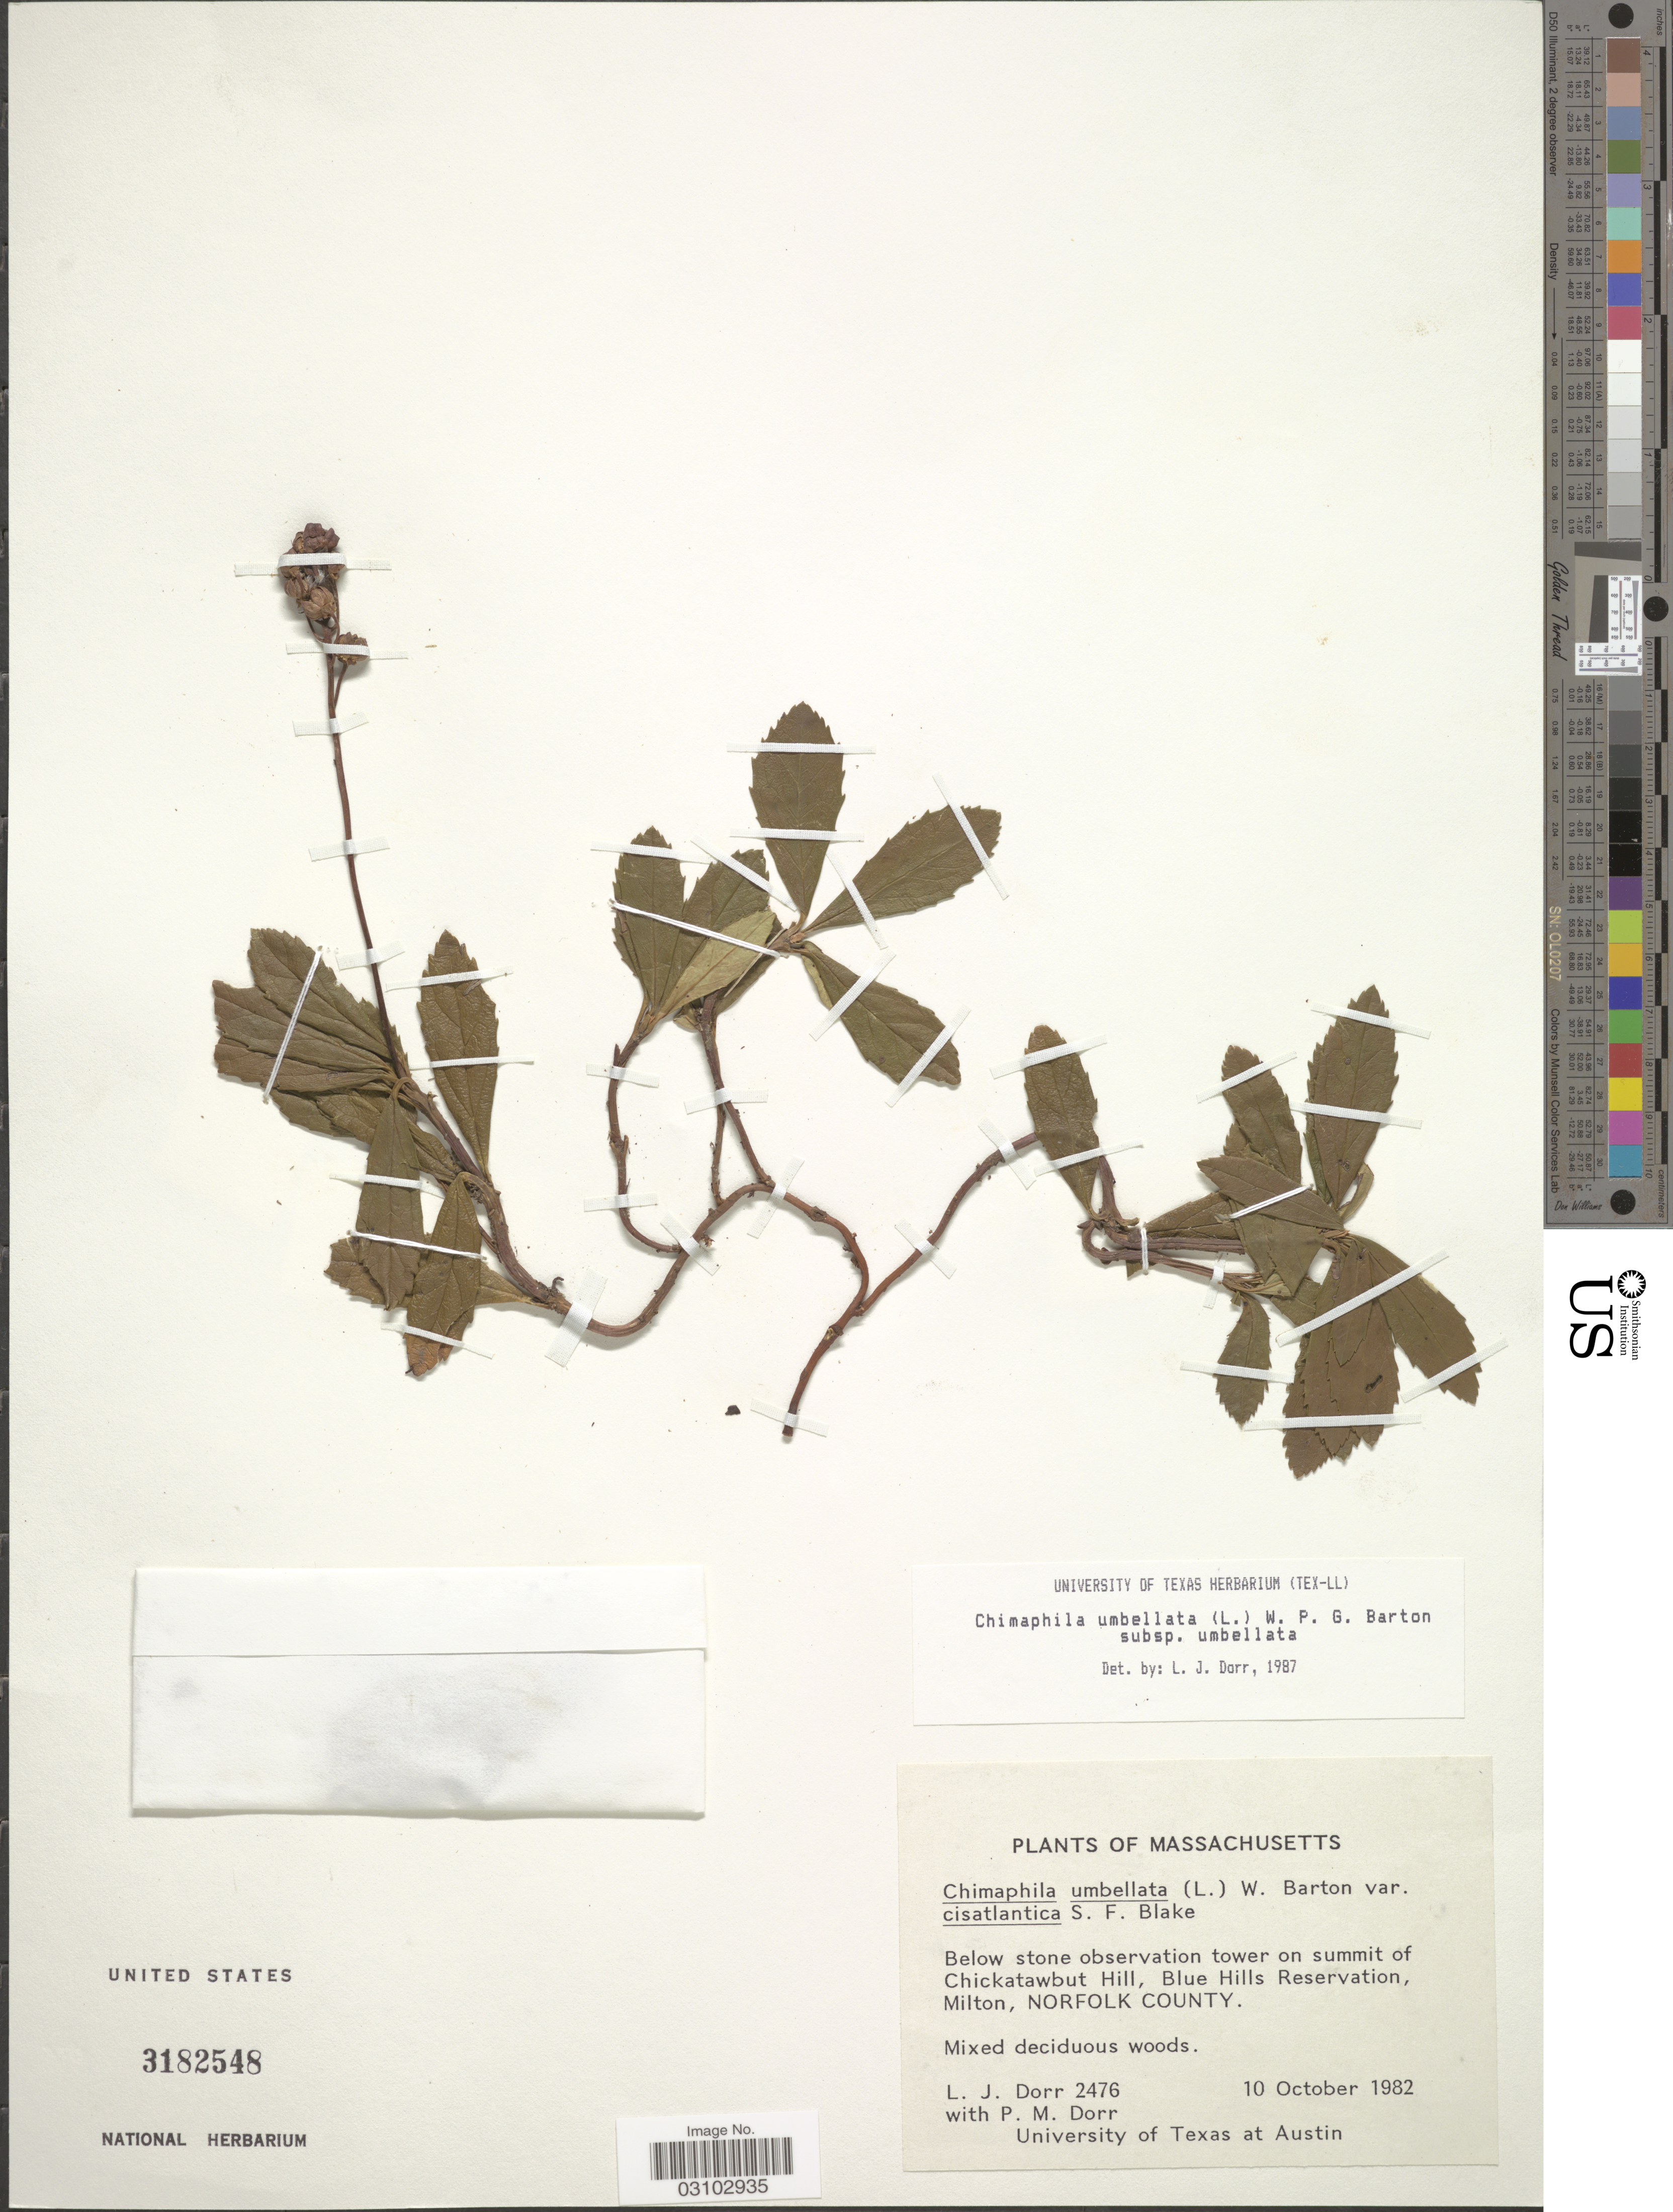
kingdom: Plantae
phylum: Tracheophyta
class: Magnoliopsida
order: Ericales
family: Ericaceae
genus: Chimaphila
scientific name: Chimaphila umbellata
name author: (L.) W.P.C. Barton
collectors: L. J. Dorr & P. Dorr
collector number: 2476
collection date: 1982-10-10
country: United States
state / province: Massachusetts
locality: Below stone observation tower on summit of Chickatawbut Hill, Blue Hills Reservation, Milton, Norfolk County.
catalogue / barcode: US 3182548